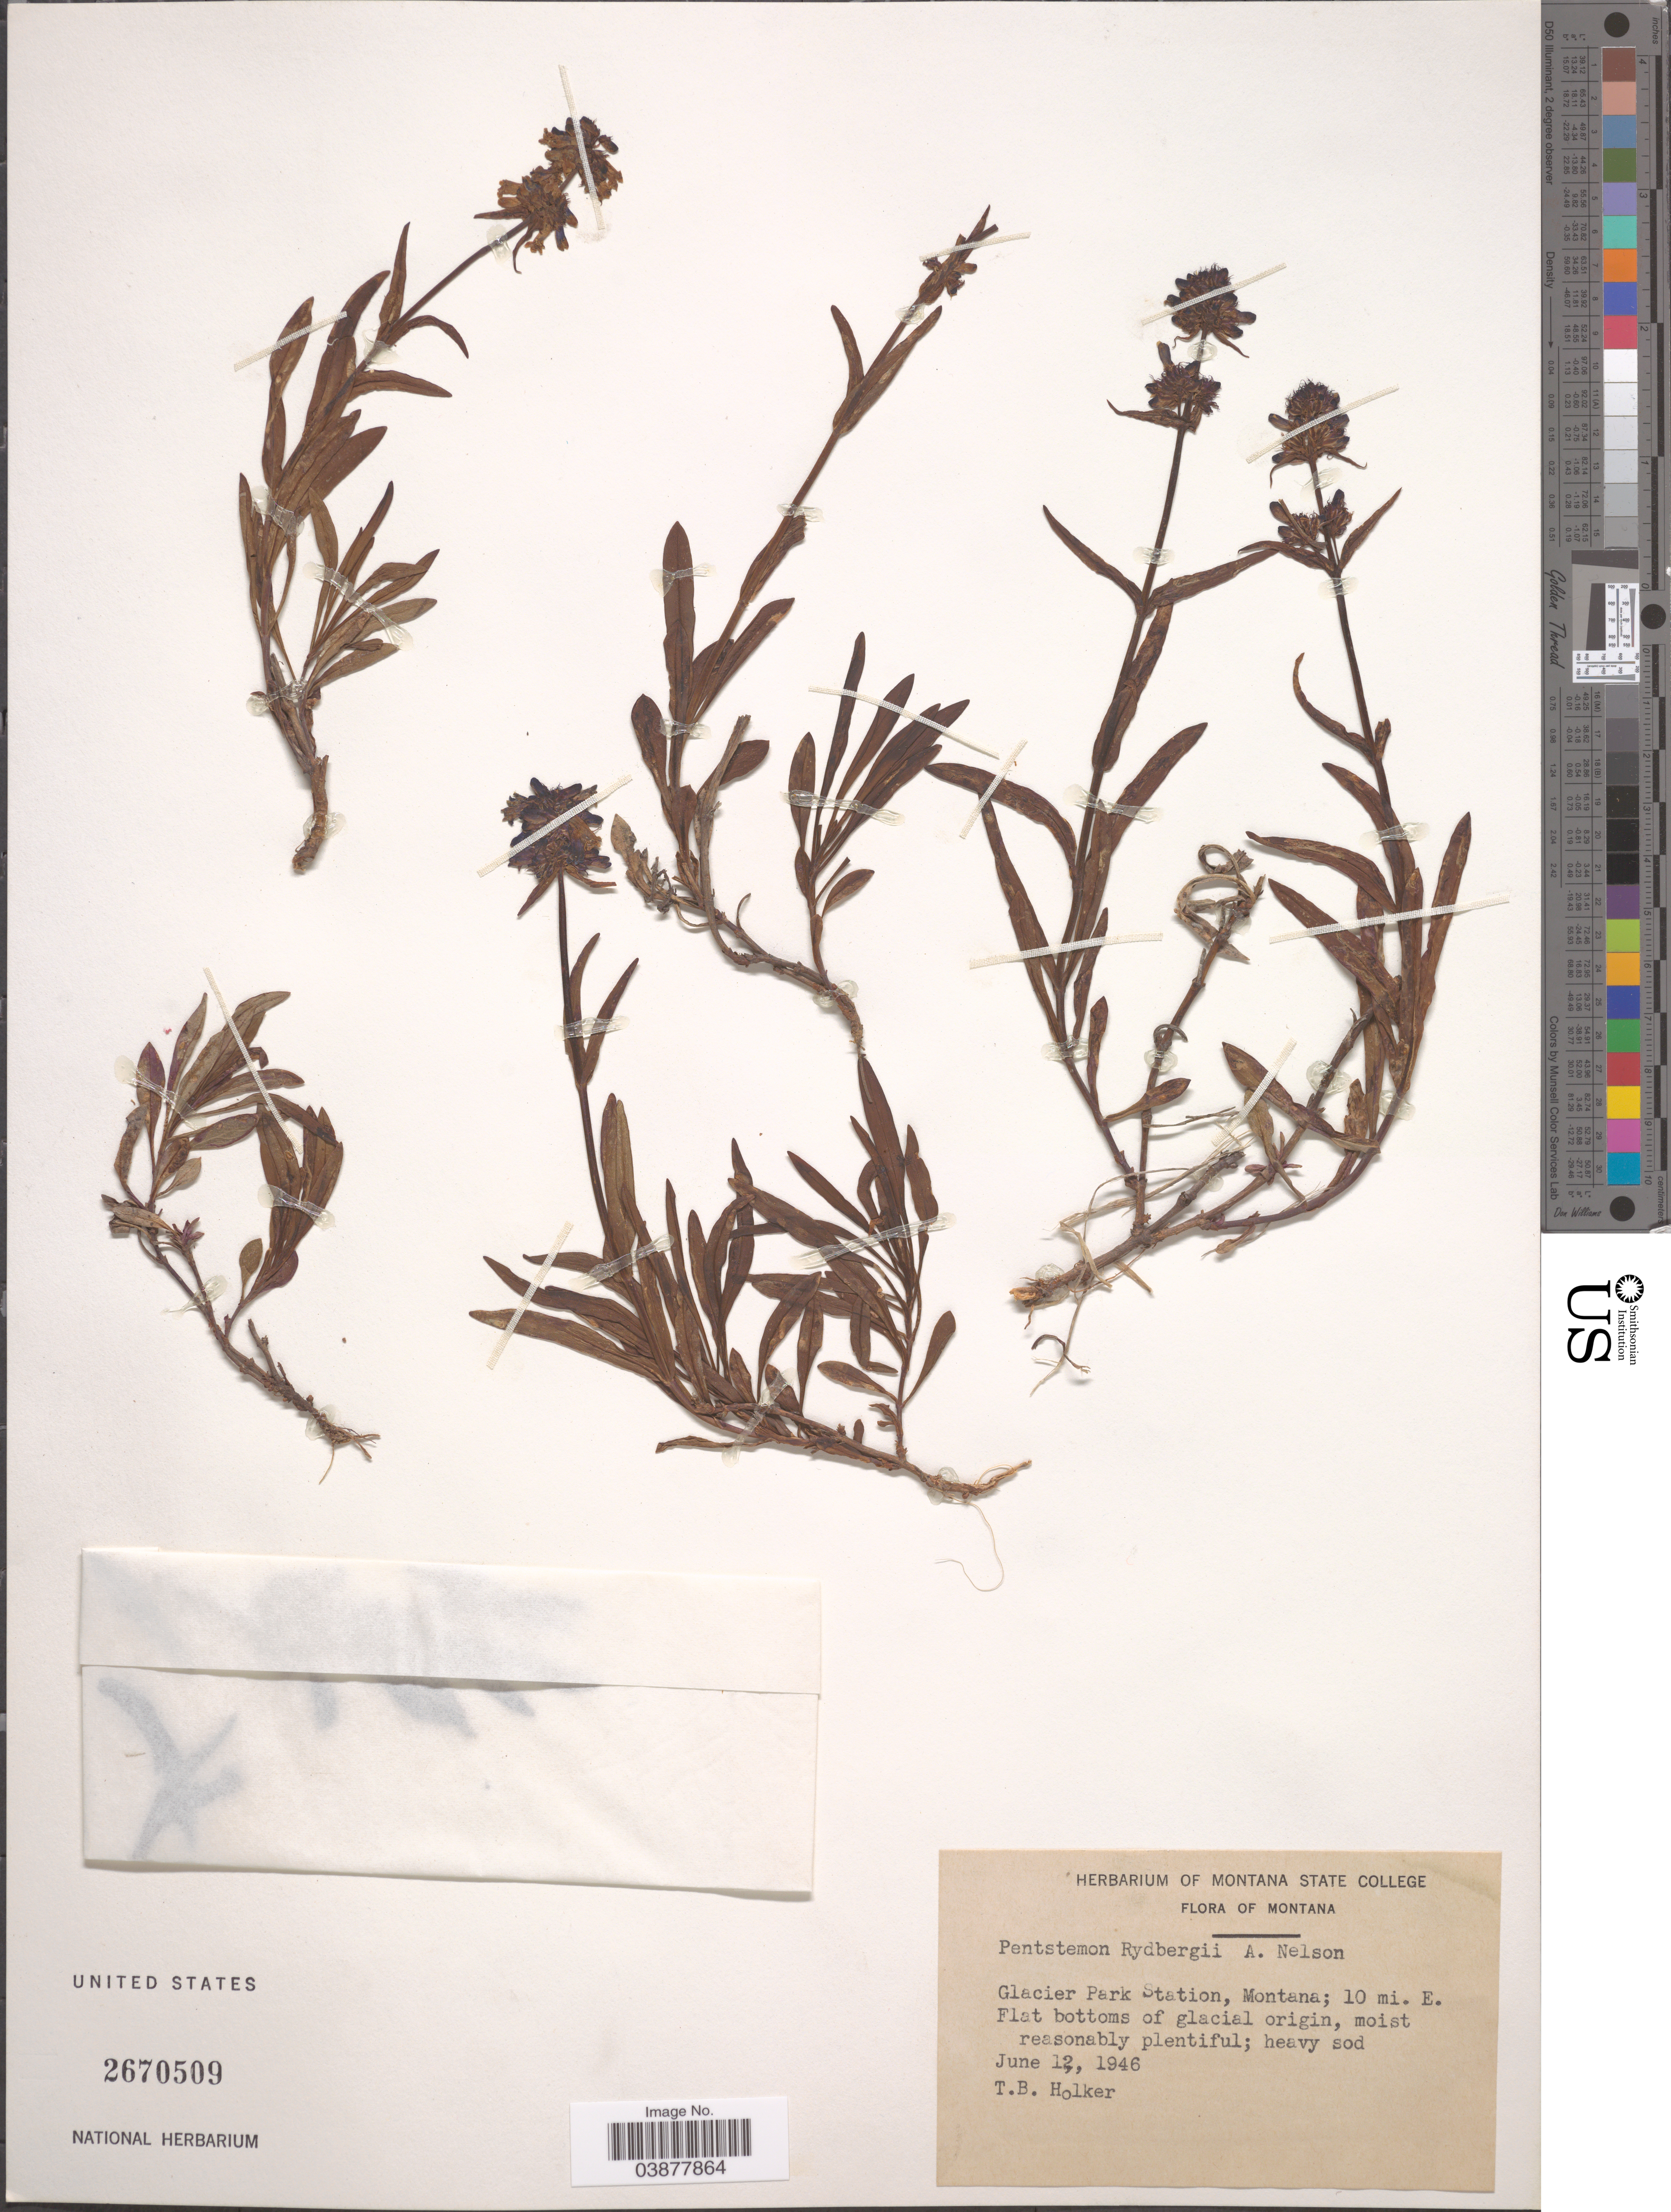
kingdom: Plantae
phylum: Tracheophyta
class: Magnoliopsida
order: Lamiales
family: Plantaginaceae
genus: Penstemon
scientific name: Penstemon rydbergii var. oreocharis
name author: (Greene) N.H. Holmgren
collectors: T. Holker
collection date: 1946-06-12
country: United States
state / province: Montana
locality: Glacier Park Station, Montana; 10 mi. E. Flat bottoms of glacial origin.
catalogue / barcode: US 2670509